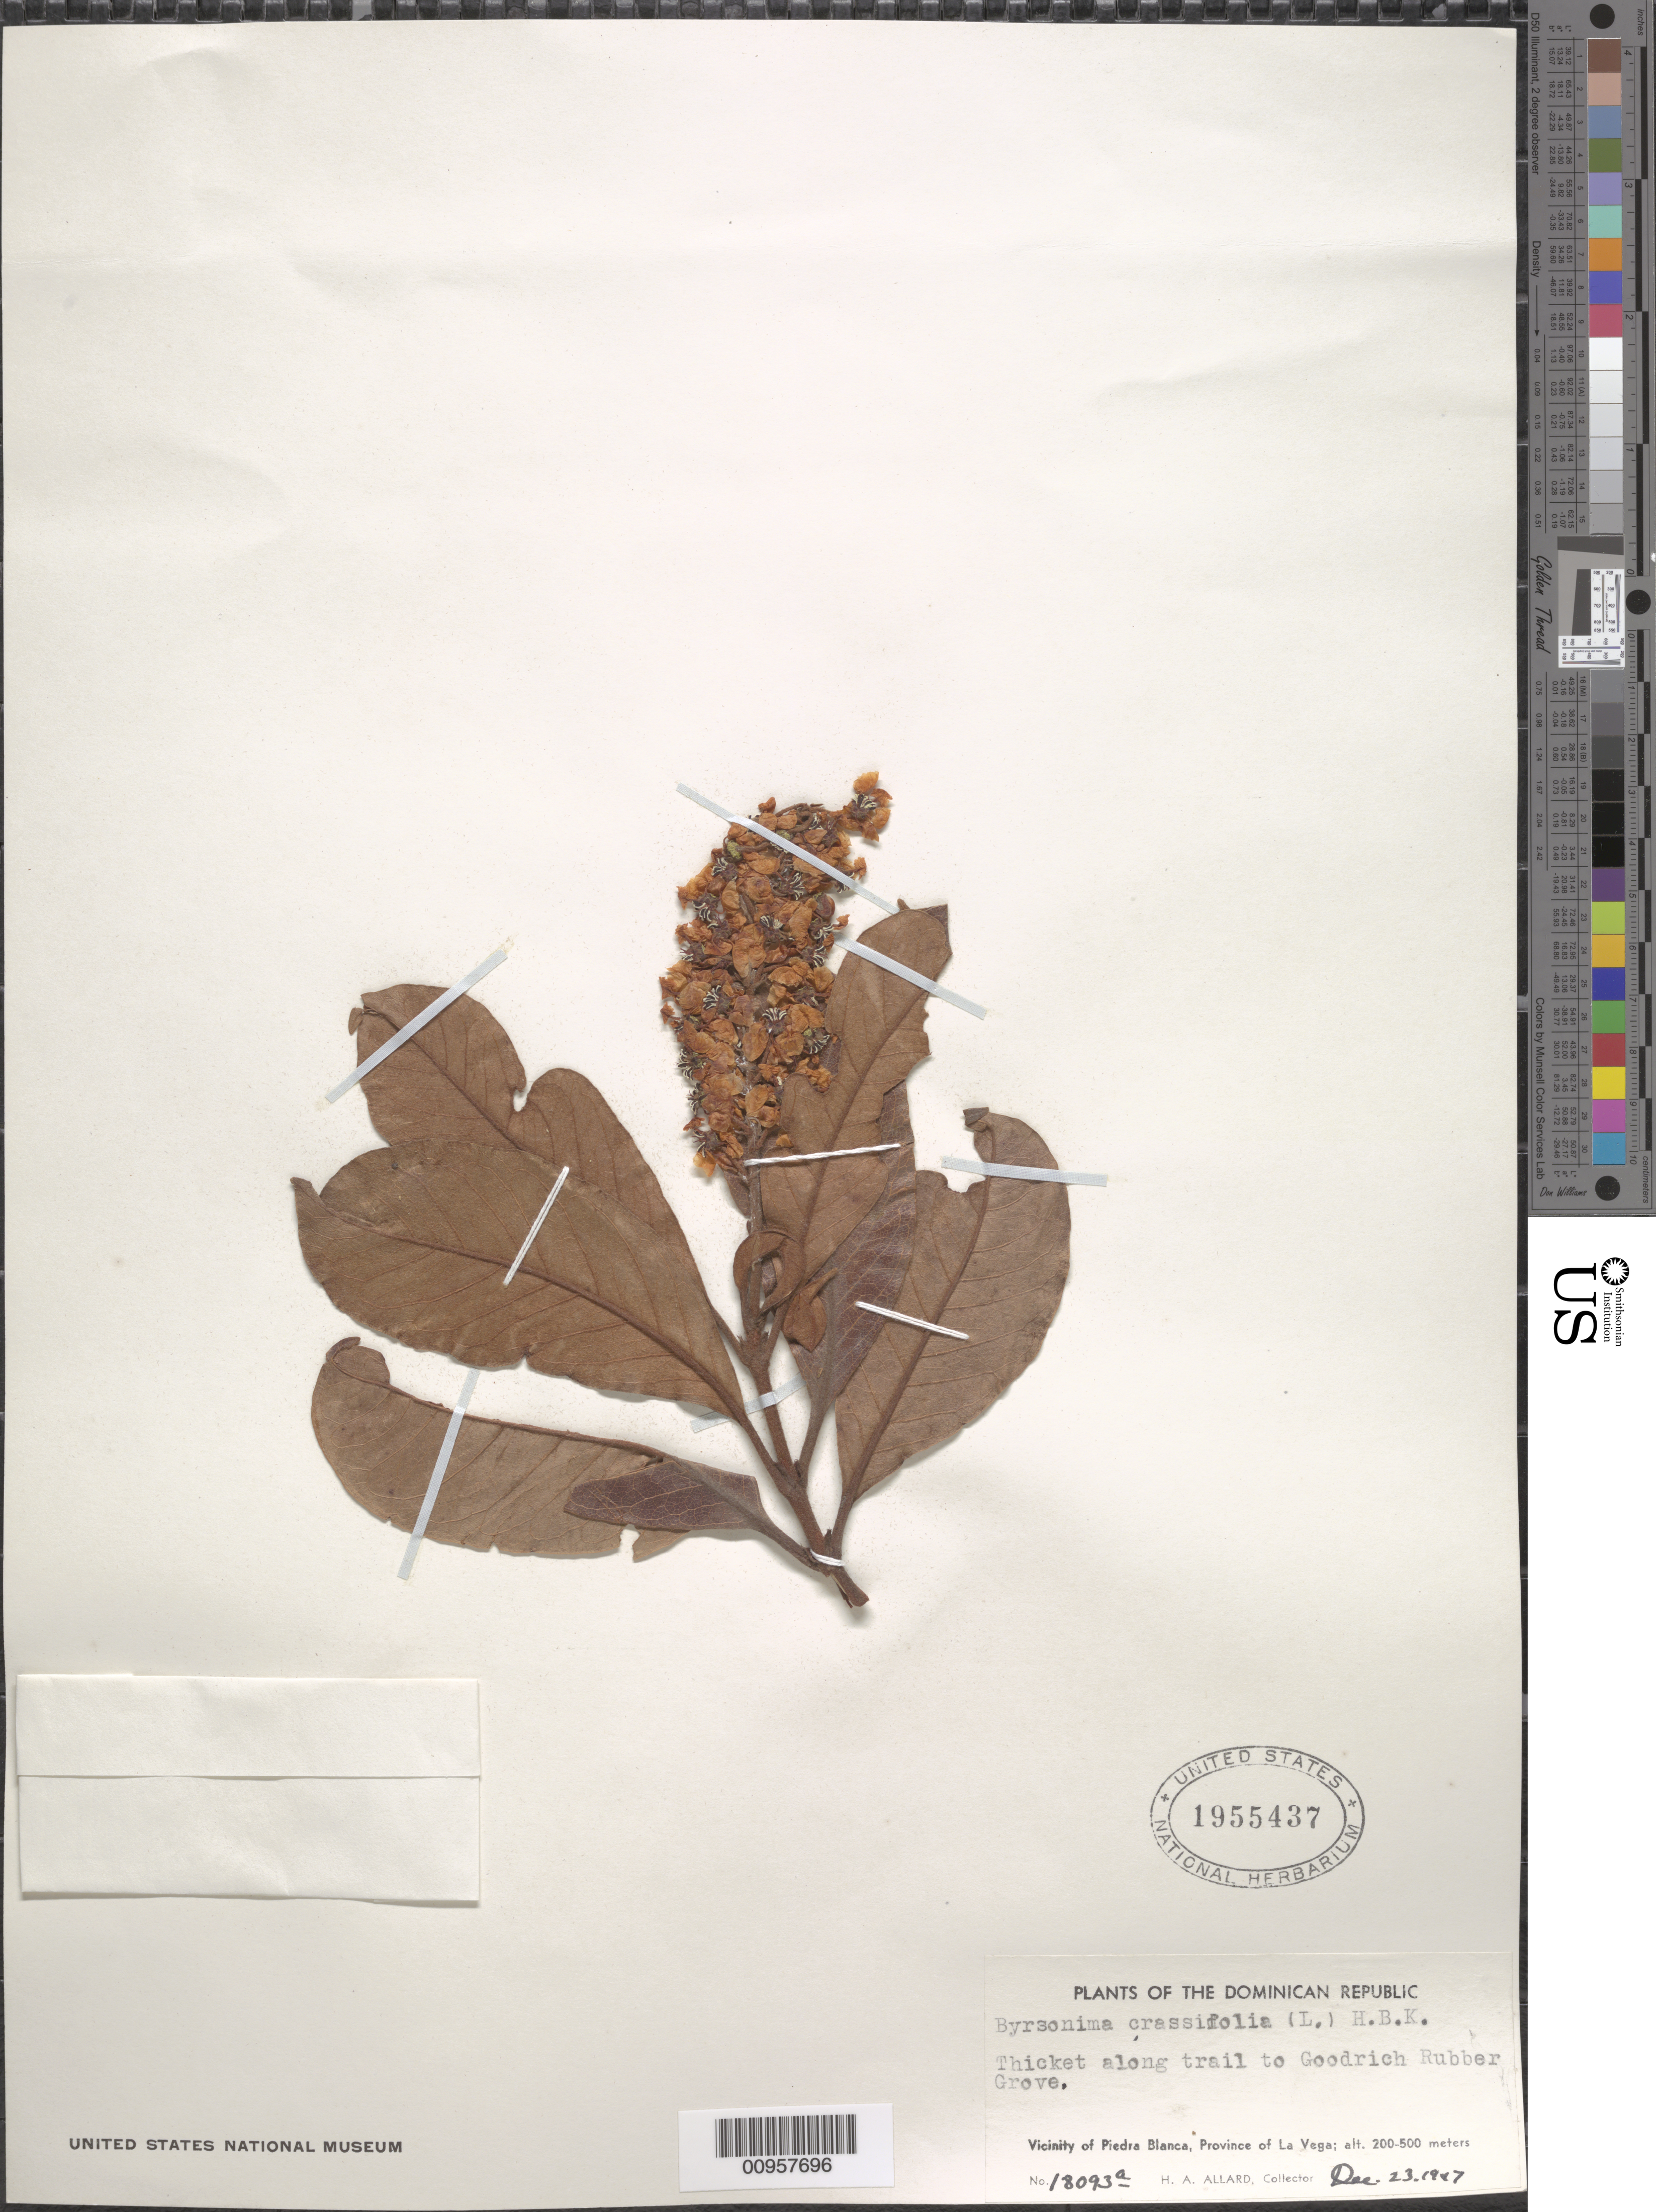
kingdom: Plantae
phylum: Tracheophyta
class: Magnoliopsida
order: Malpighiales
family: Malpighiaceae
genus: Byrsonima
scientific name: Byrsonima crassifolia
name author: (L.) Kunth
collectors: H. A. Allard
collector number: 18093A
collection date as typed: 23 Dec 1947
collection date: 1947-12-23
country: Dominican Republic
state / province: La Vega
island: Hispaniola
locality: Vicinity of Piedra Blanca, trail to Goodrich Rubber Grove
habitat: Thicket along trail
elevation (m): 200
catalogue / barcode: US 1955437